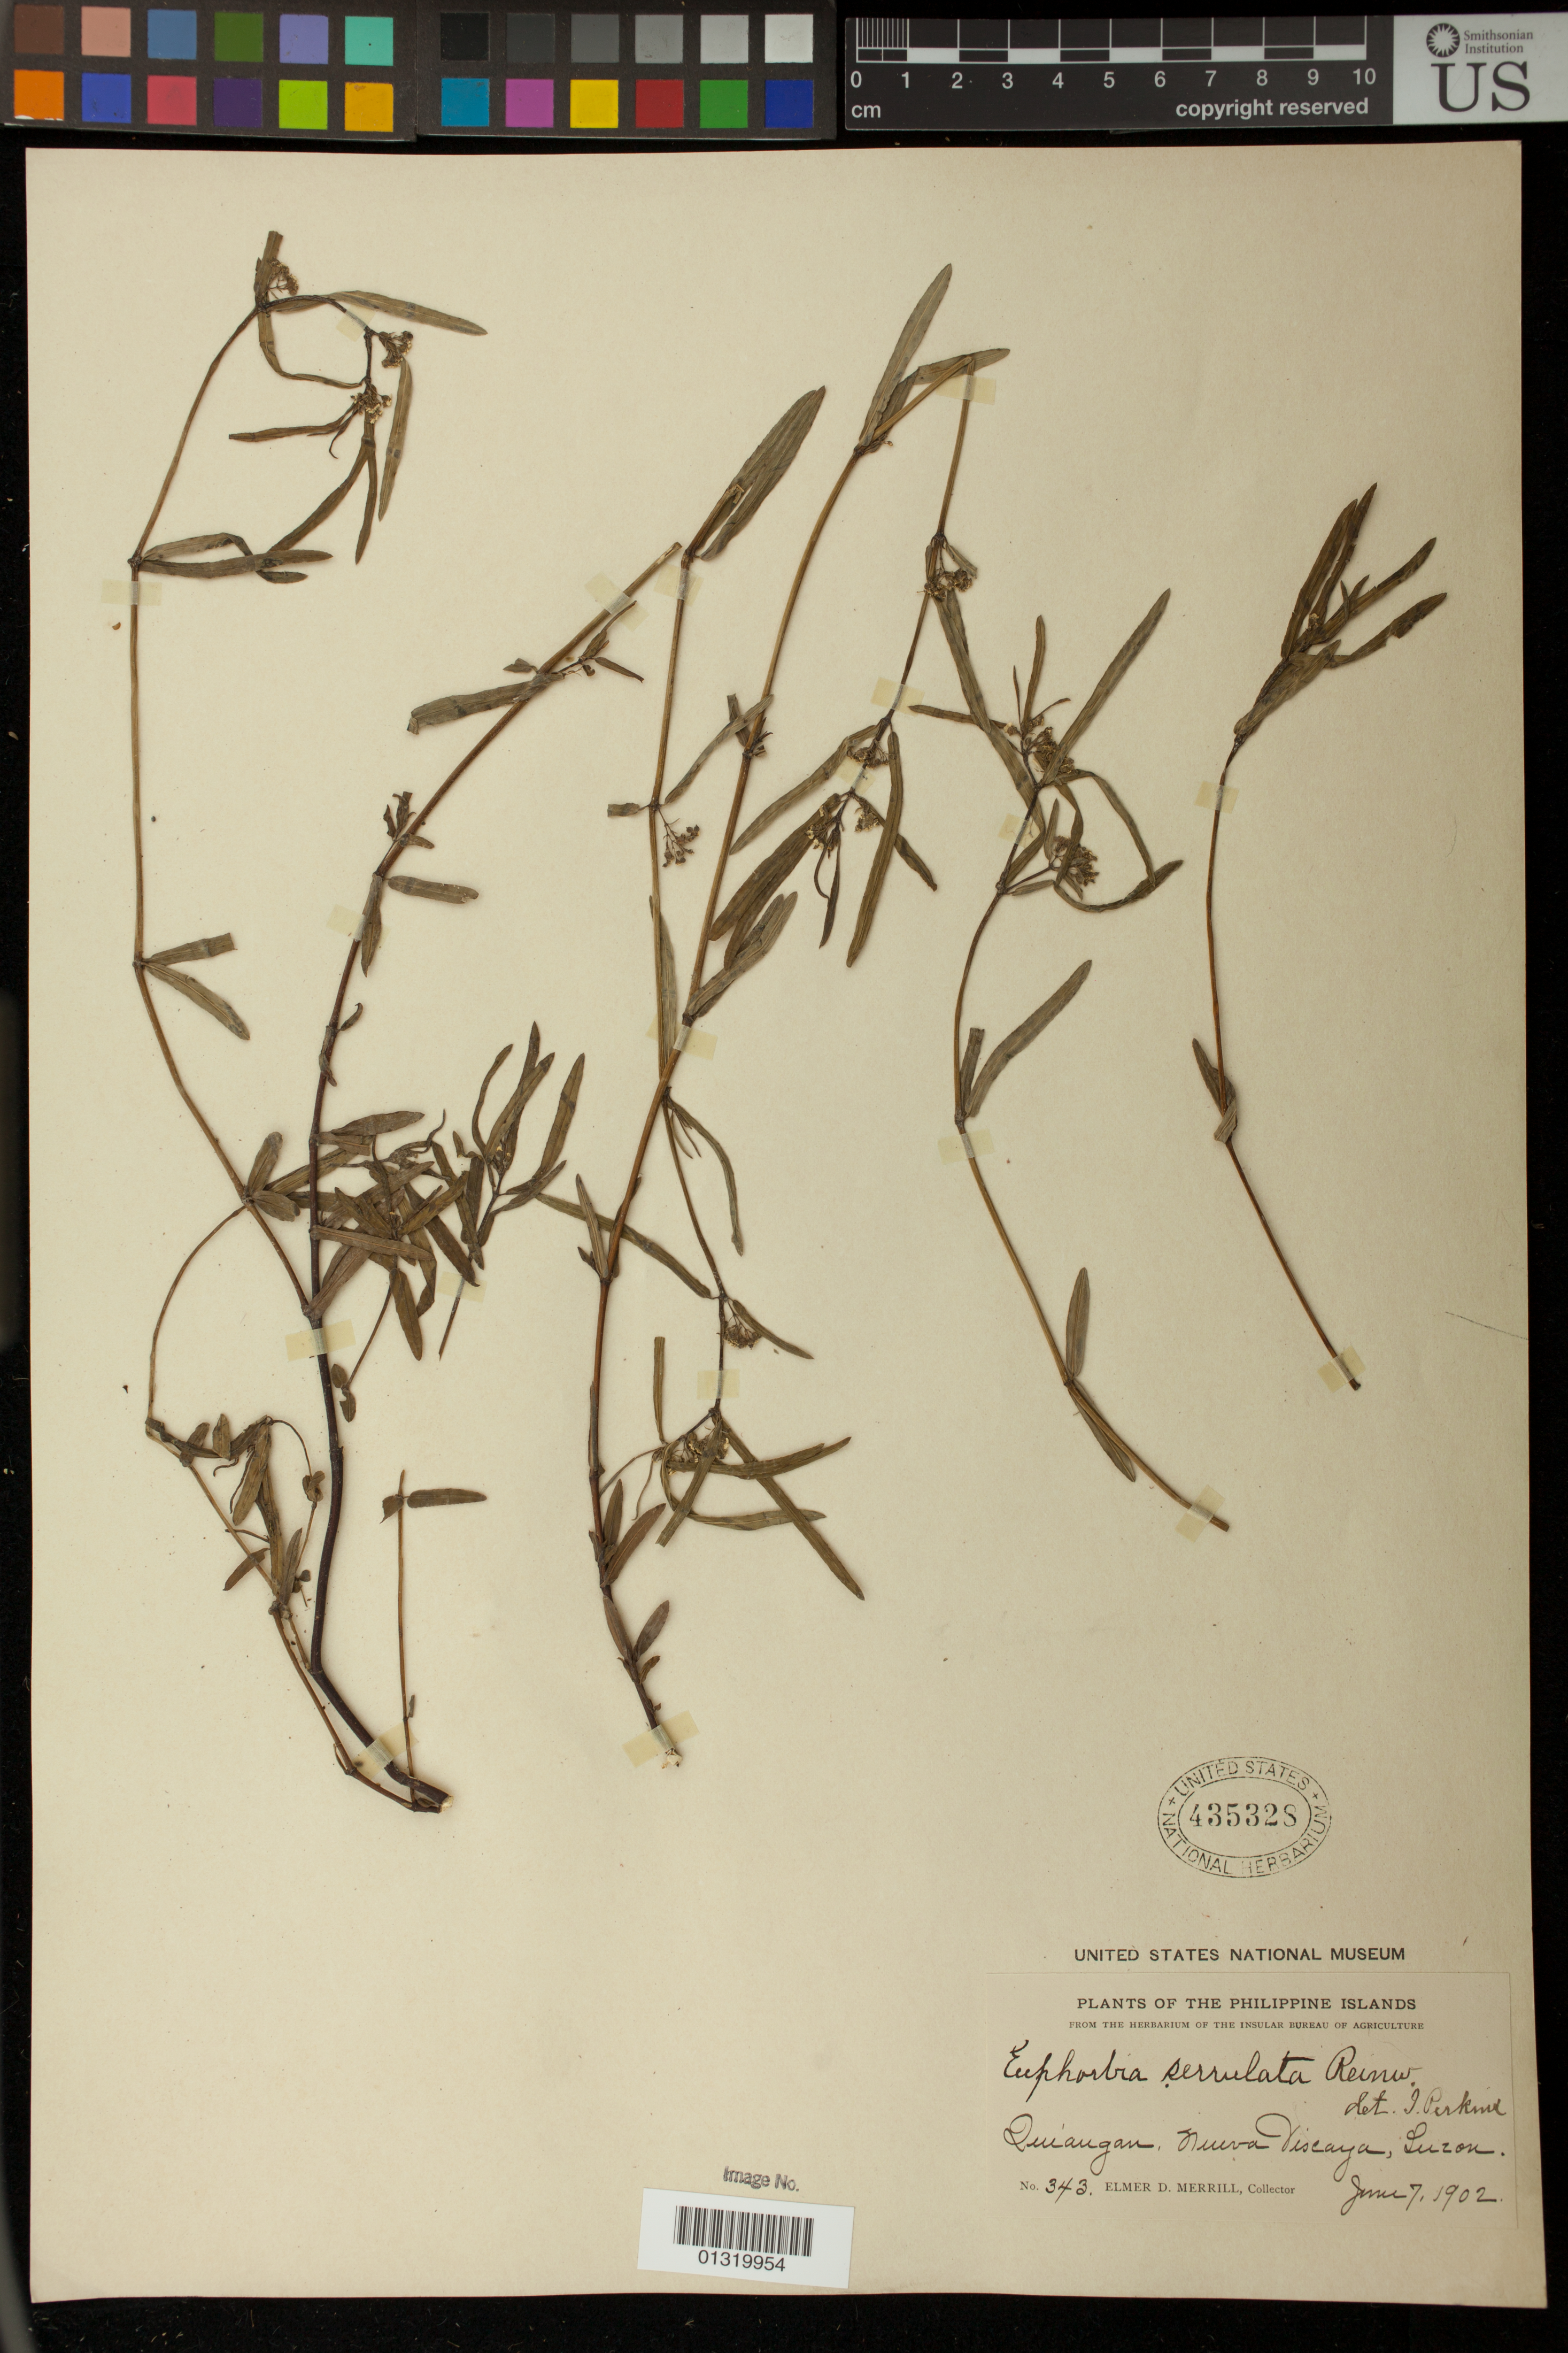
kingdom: Plantae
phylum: Tracheophyta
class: Magnoliopsida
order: Malpighiales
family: Euphorbiaceae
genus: Euphorbia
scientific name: Euphorbia bifida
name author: Hook. & Arn.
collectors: E. D. Merrill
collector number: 343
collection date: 1902-06-07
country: Philippines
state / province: Cagayan Valley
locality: Quiangan; Nueva Viscaya [Nueva Vizcaya], Luzon.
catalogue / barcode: US 435328